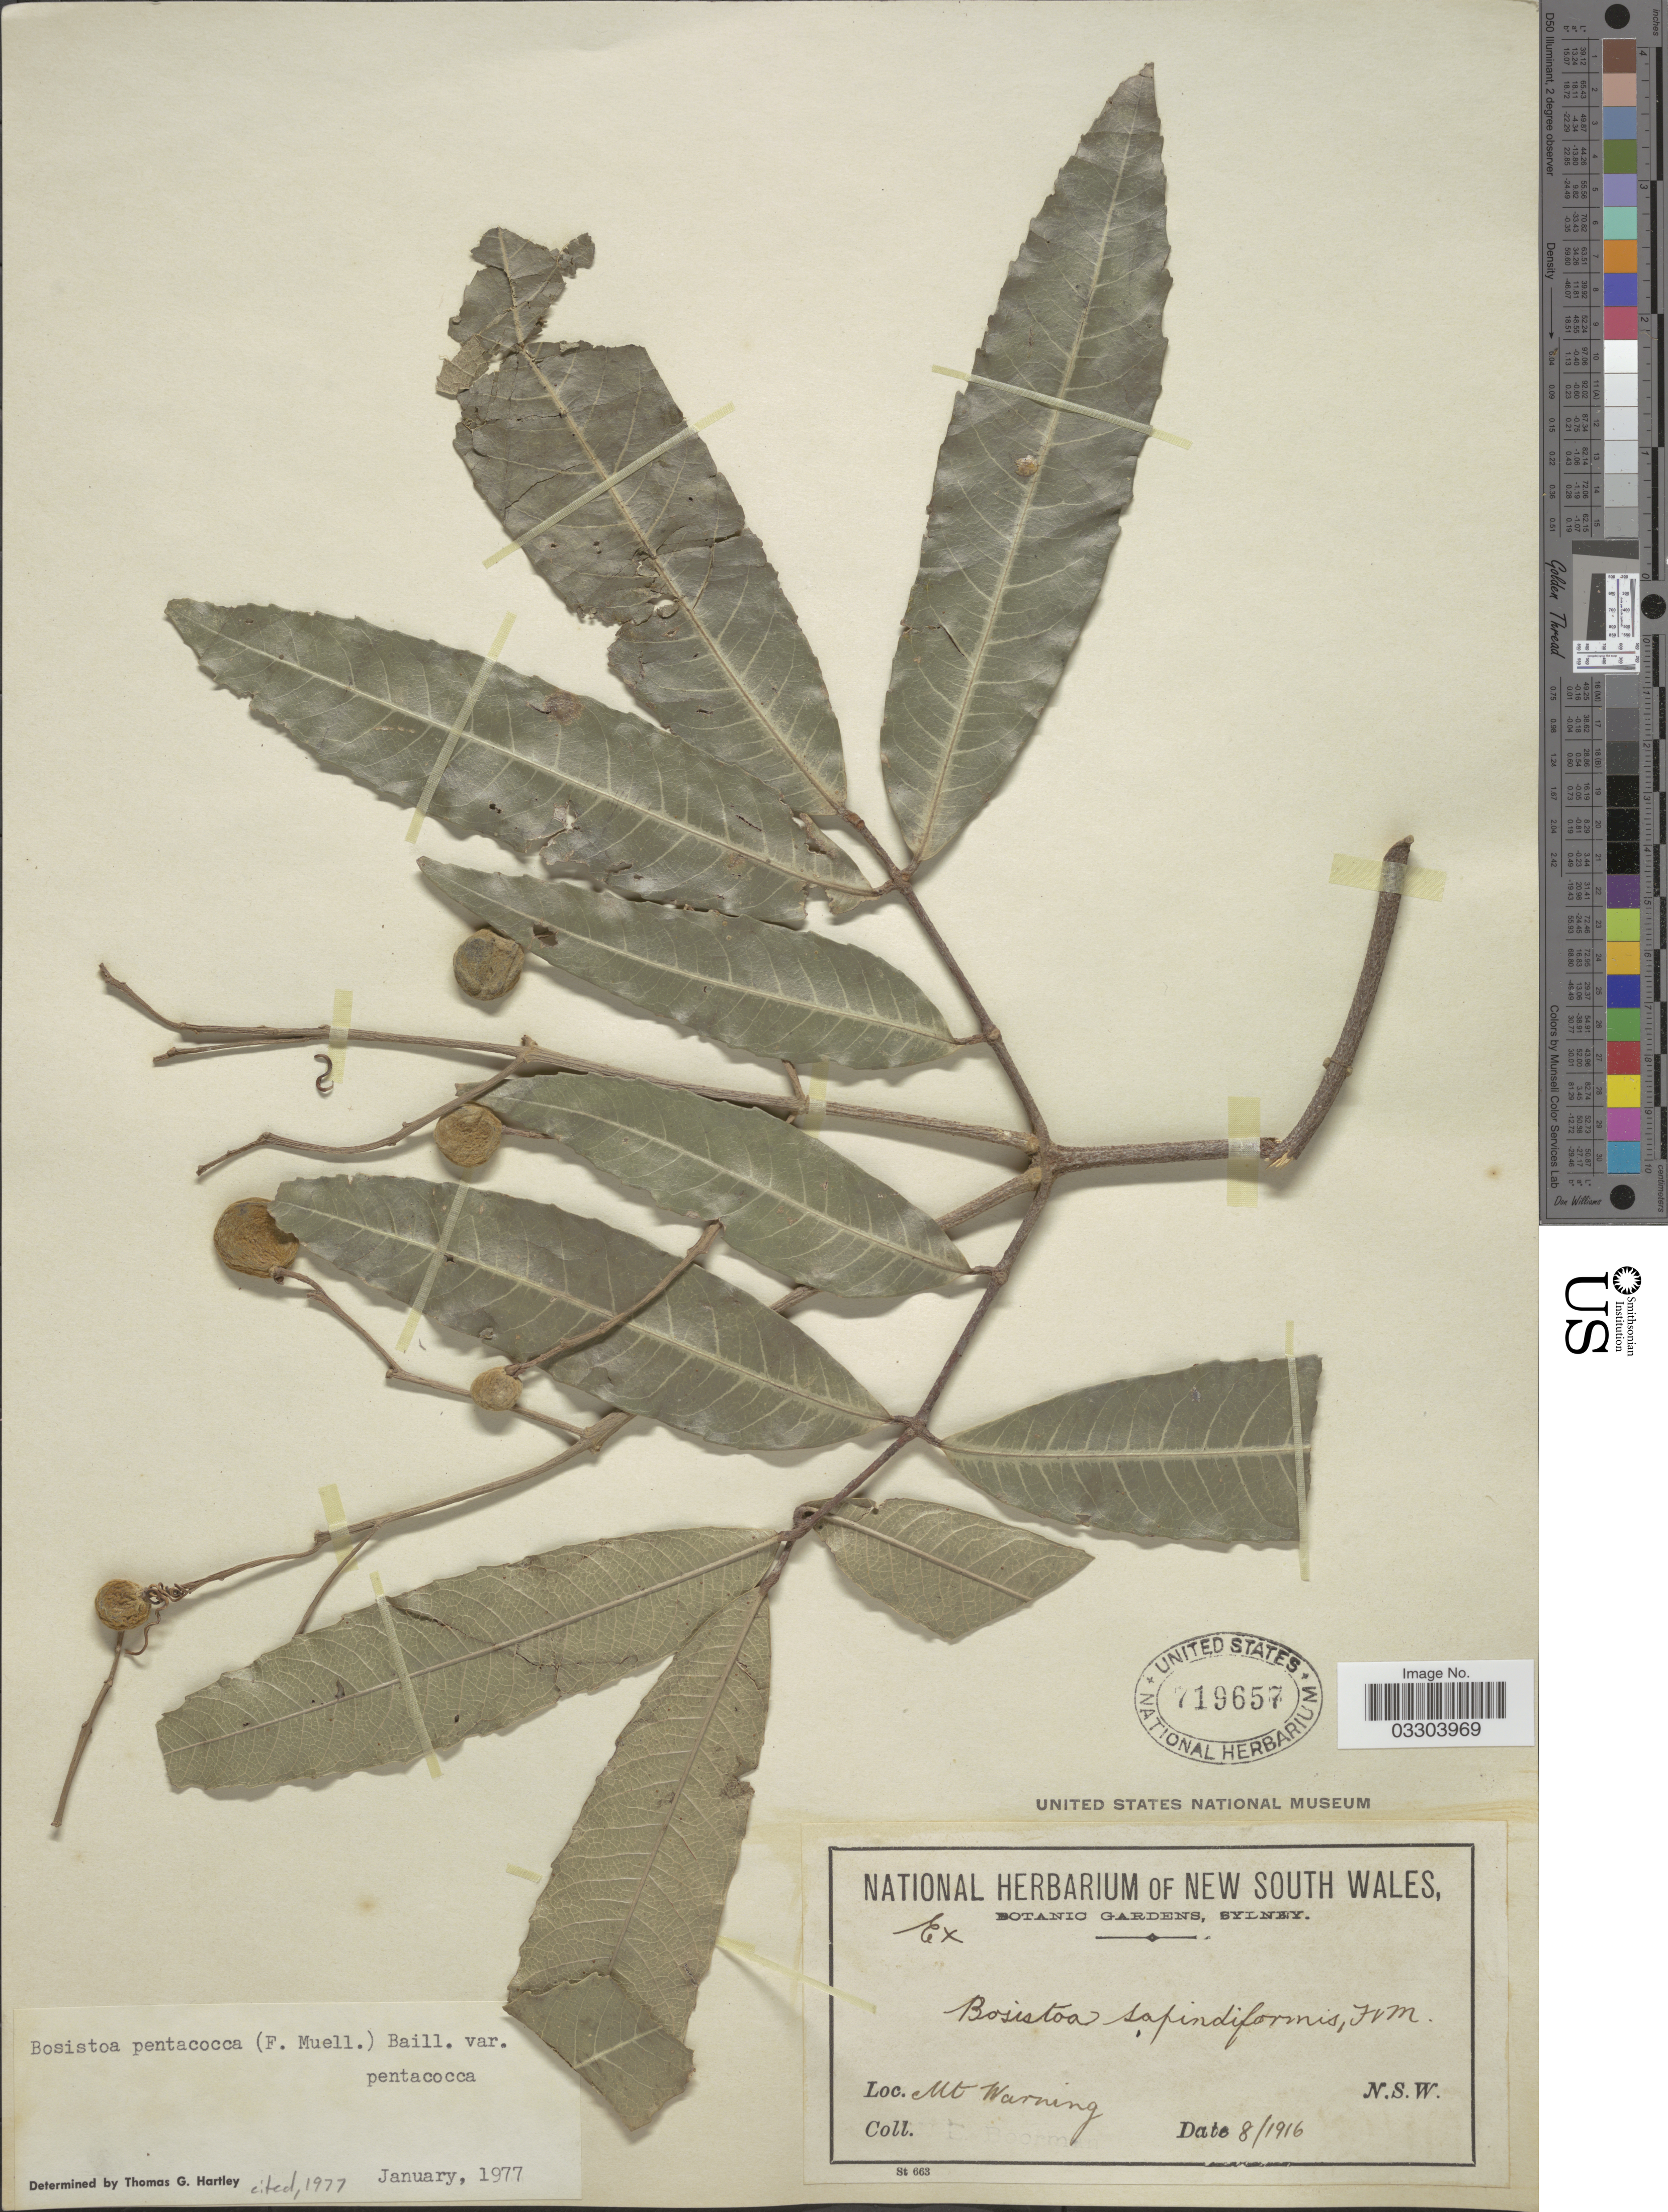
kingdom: Plantae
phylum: Tracheophyta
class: Magnoliopsida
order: Sapindales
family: Rutaceae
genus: Bosistoa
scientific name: Bosistoa pentacocca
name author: (F. Muell.) Baill.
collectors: J. Boorman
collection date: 1916-08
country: Australia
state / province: New South Wales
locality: Mt. Warning. N.S.W.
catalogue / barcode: US 719657